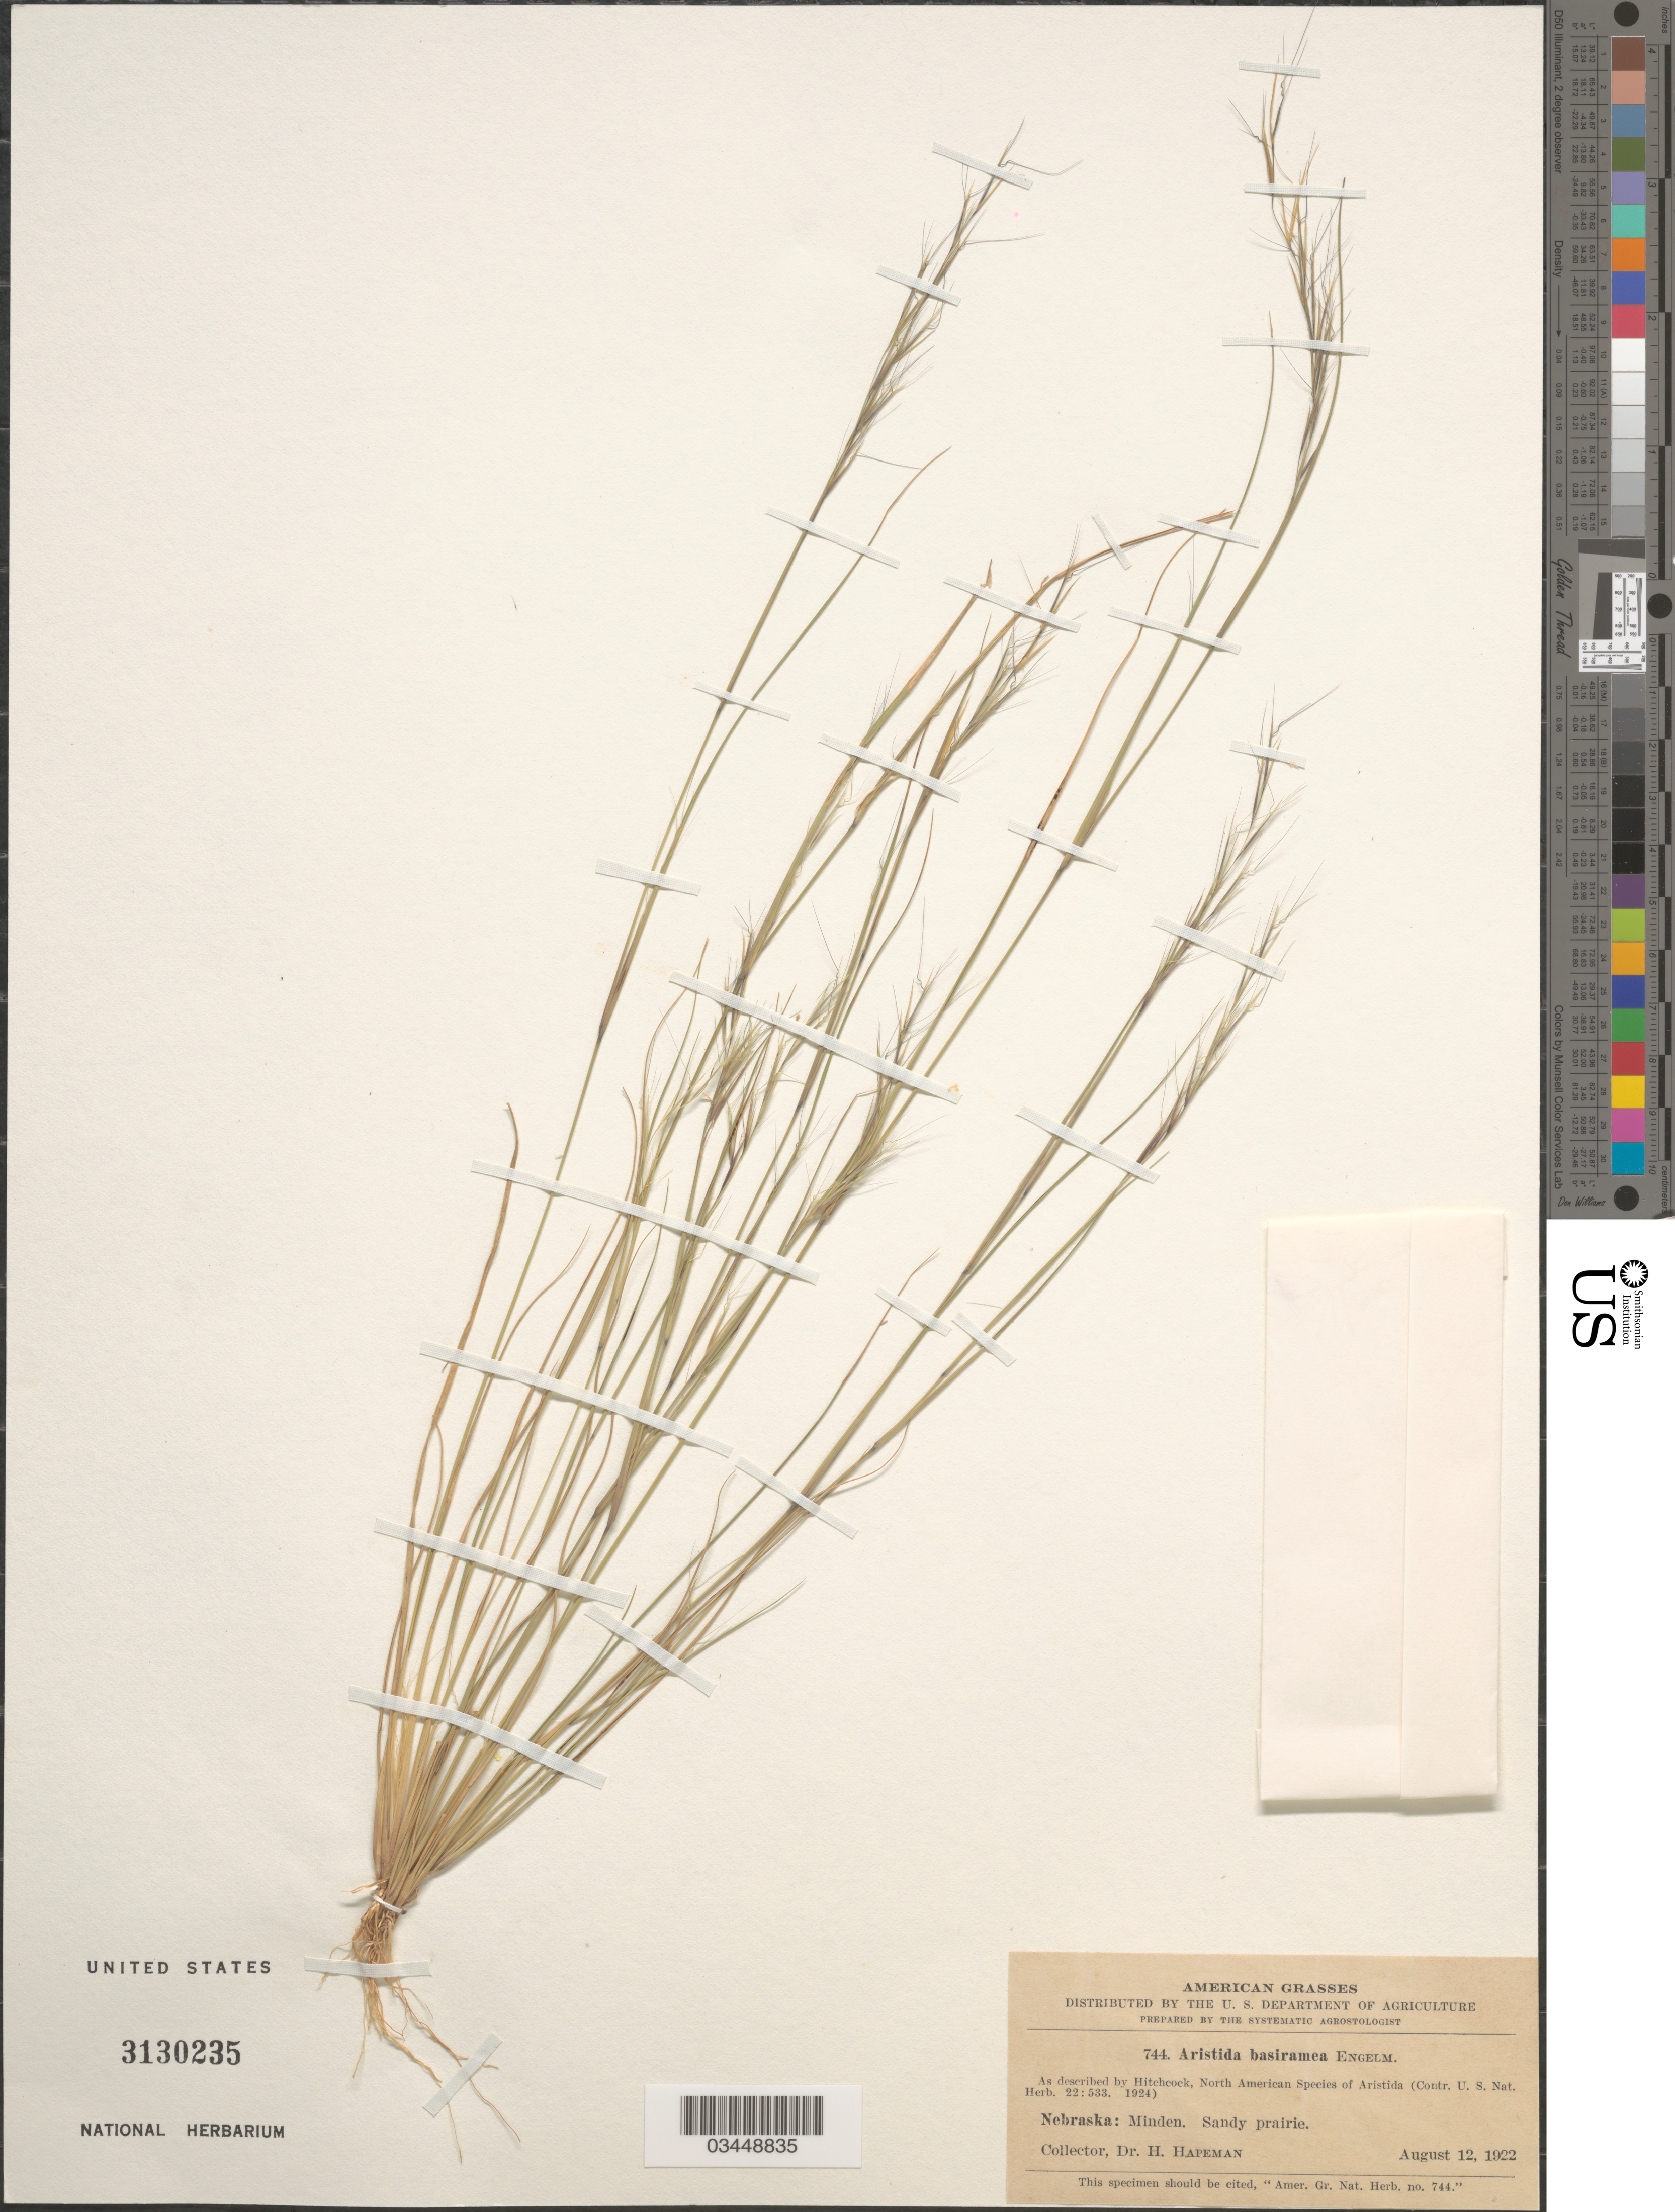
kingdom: Plantae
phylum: Tracheophyta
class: Liliopsida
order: Poales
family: Poaceae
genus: Aristida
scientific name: Aristida basiramea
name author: Engelm. ex Vasey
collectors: H. Hapeman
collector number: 744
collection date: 1922-08-12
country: United States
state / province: Nebraska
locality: Minden. Sandy prairie.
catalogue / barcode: US 3130235